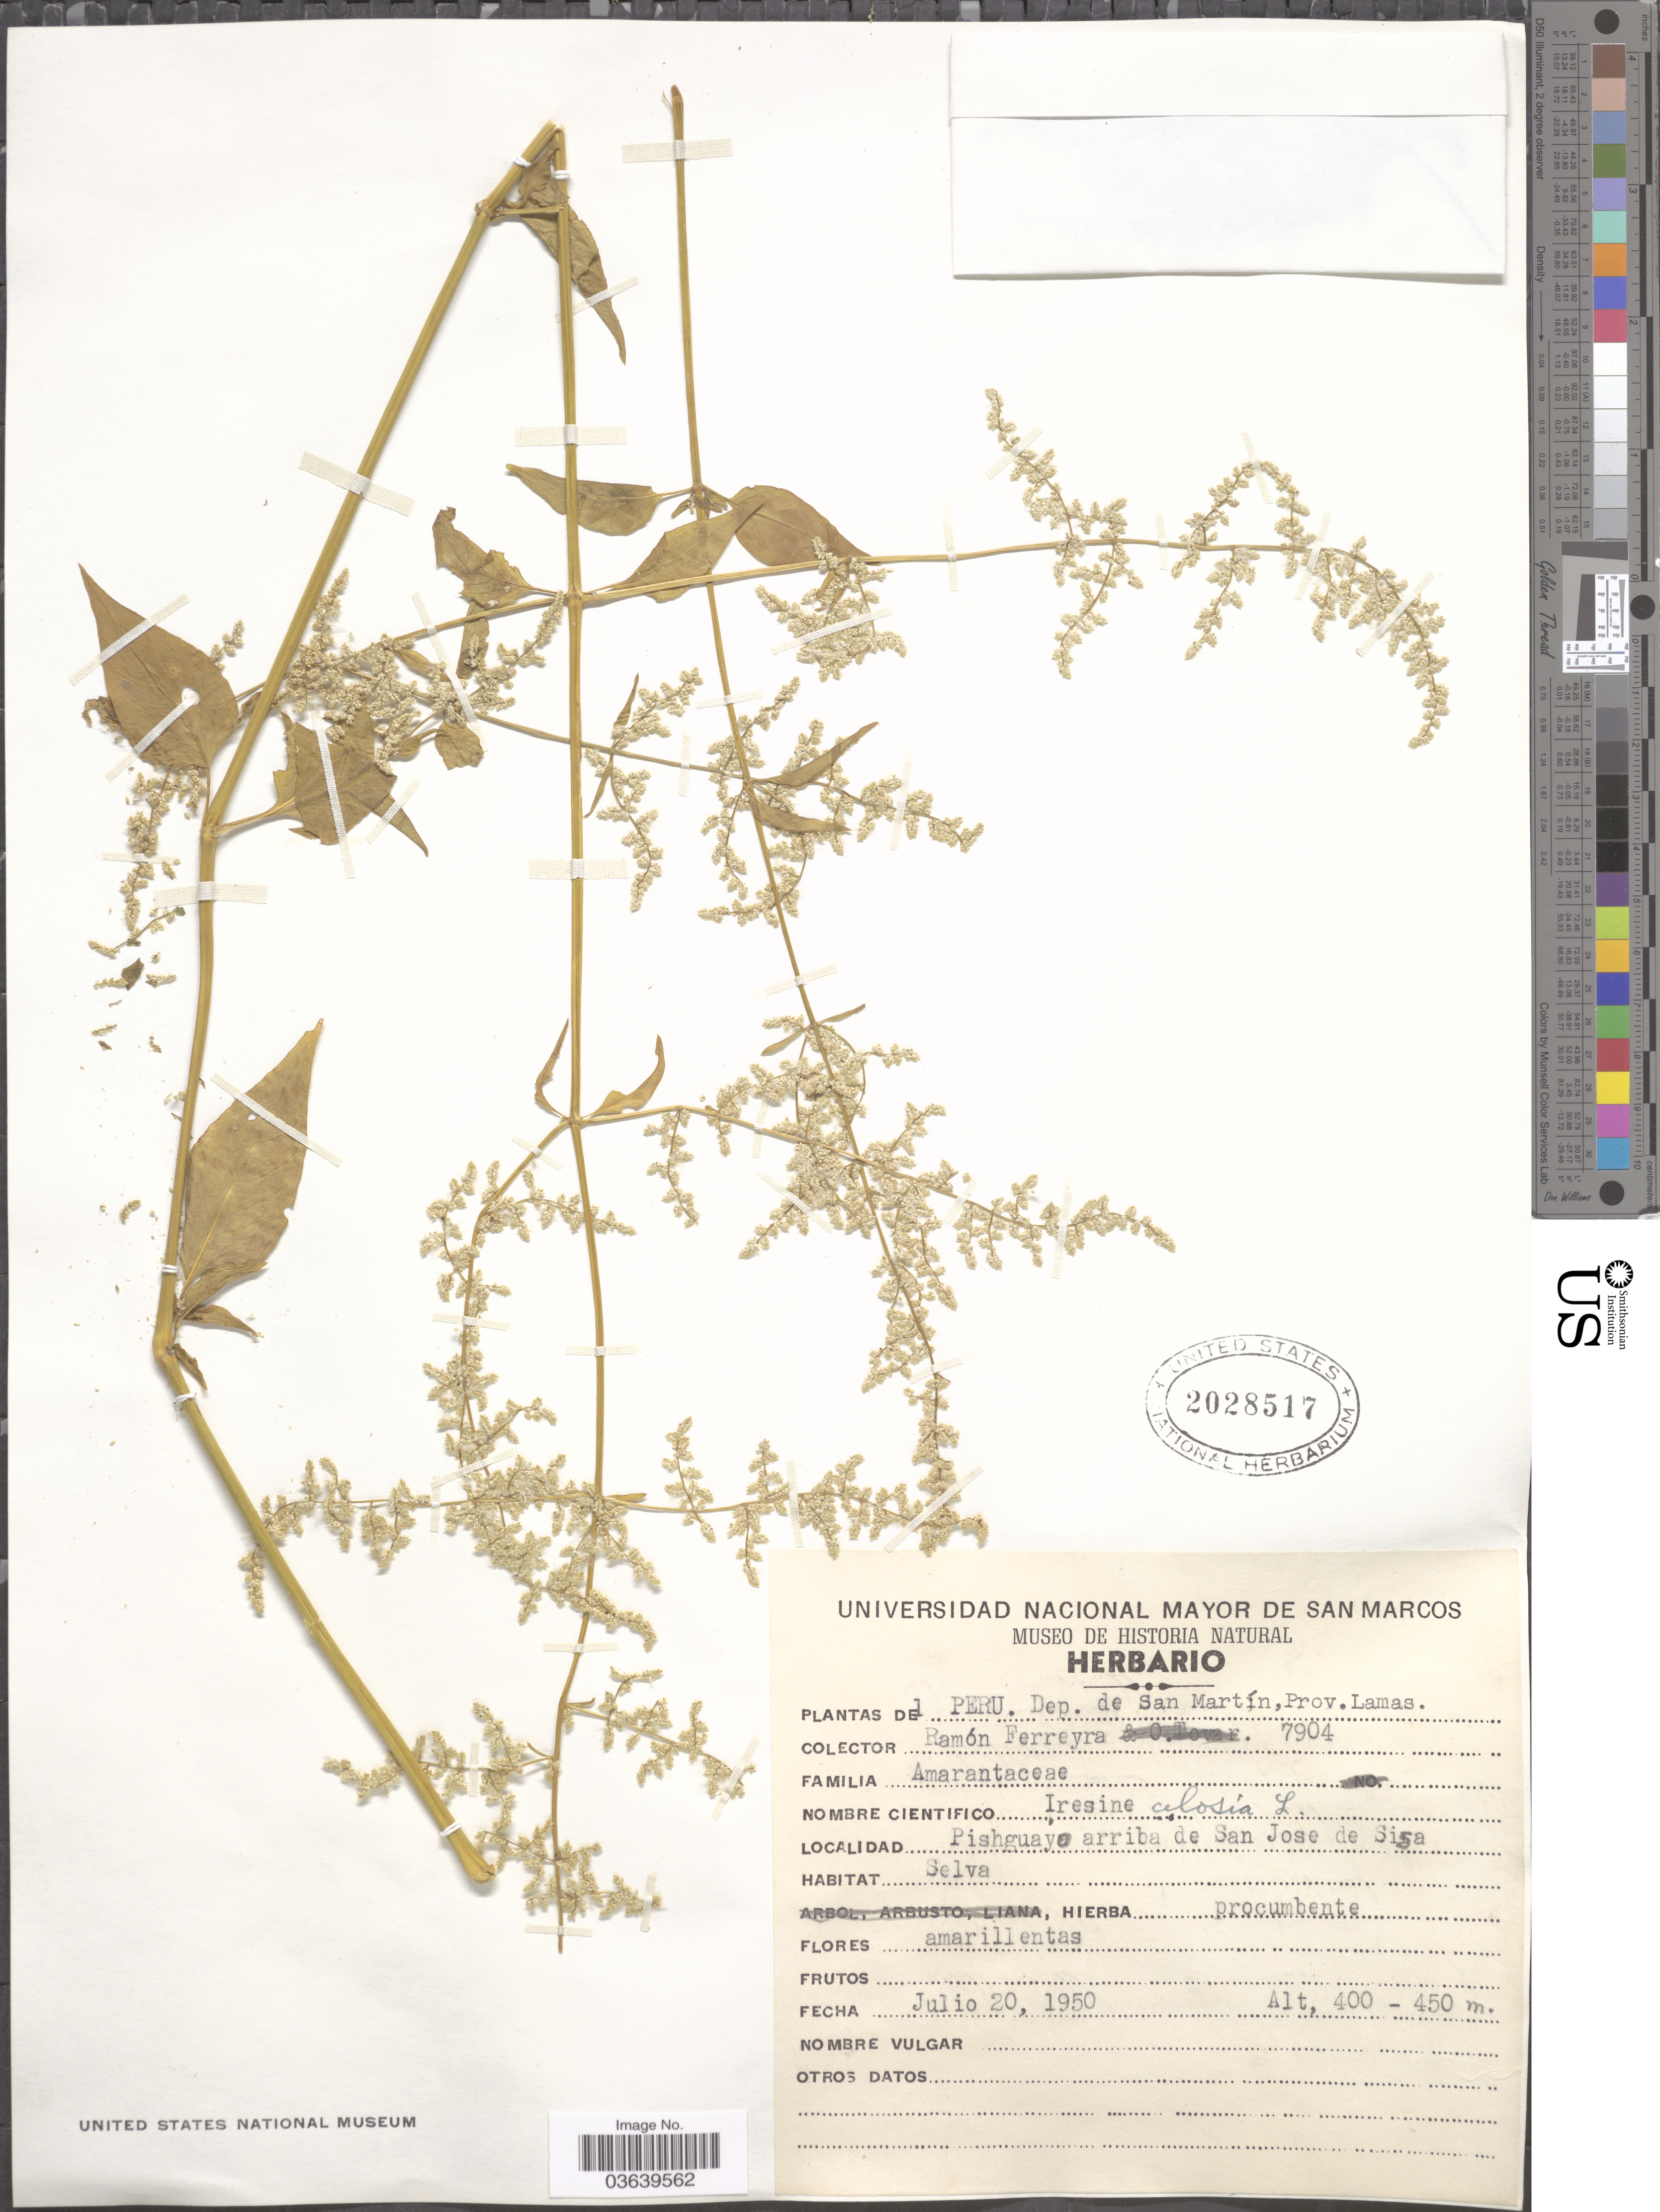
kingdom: Plantae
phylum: Tracheophyta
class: Magnoliopsida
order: Caryophyllales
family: Amaranthaceae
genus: Iresine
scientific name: Iresine celosia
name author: L.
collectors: R. A. Ferreyra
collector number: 7904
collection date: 1950-07-20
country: Peru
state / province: San Martín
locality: Dep. de San Martín, Prov. Lamas. Pishguayo arriba de San Jose de Sisa.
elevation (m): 400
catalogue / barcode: US 2028517